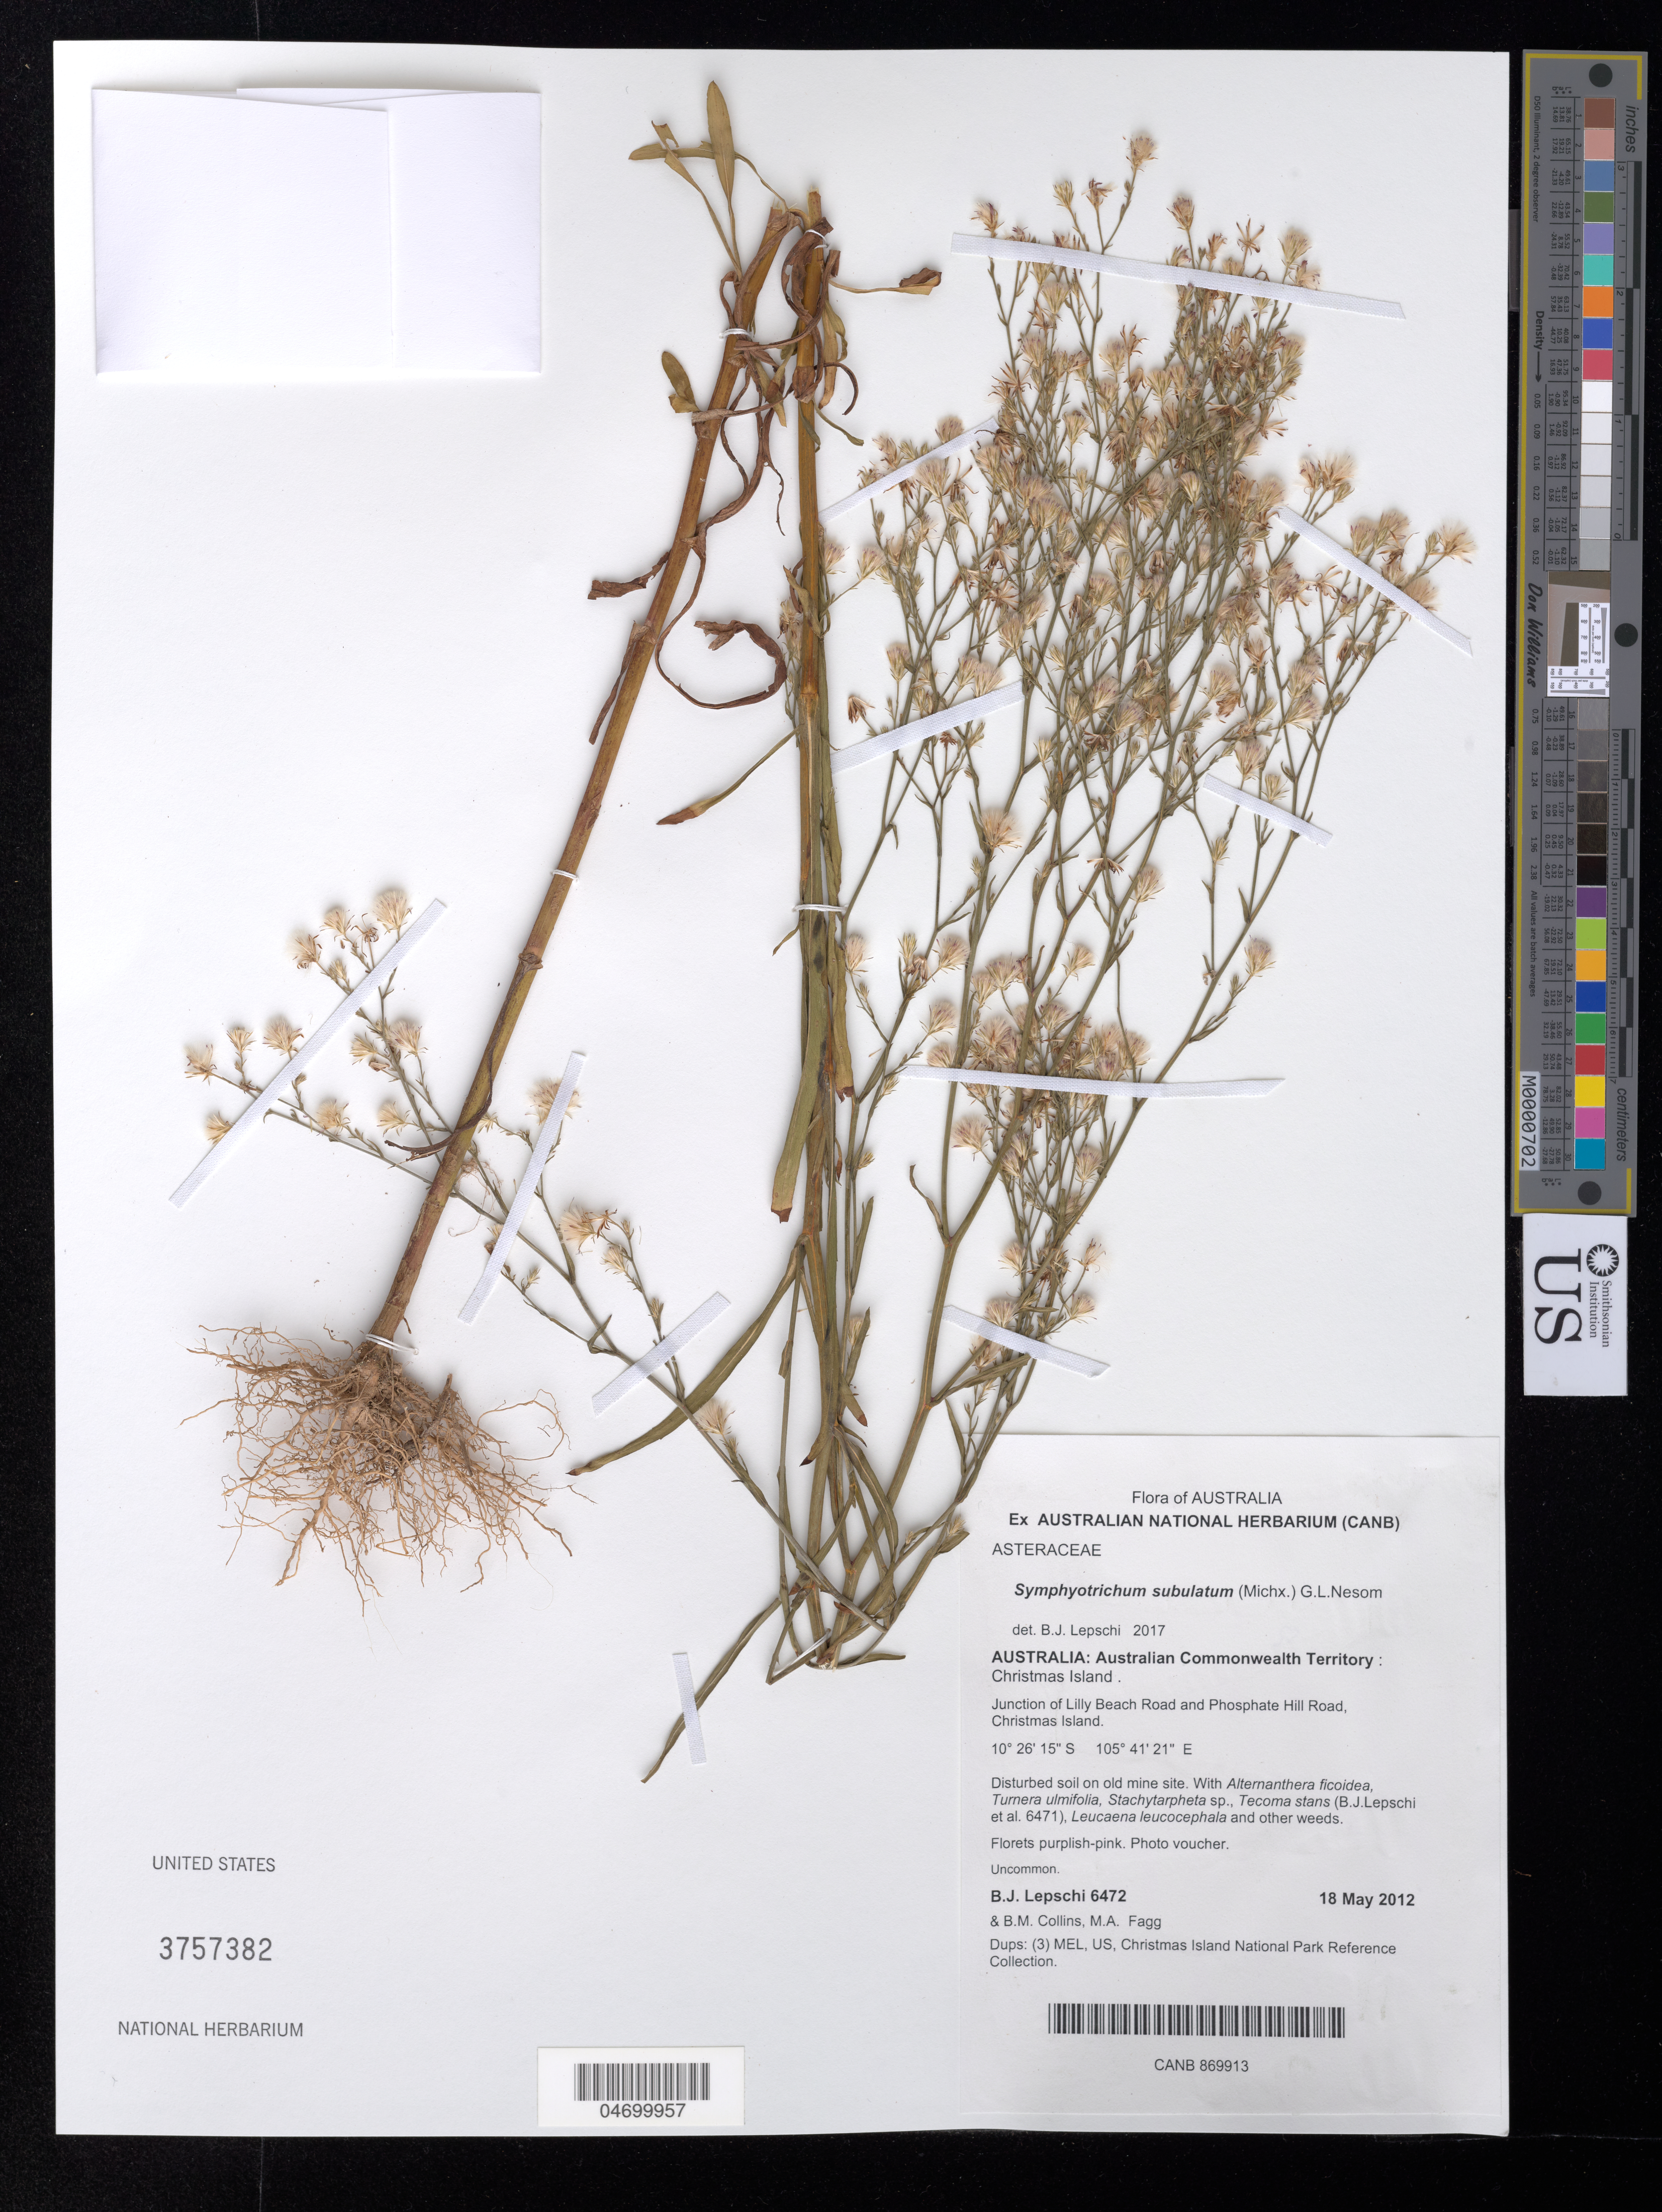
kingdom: Plantae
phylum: Tracheophyta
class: Magnoliopsida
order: Asterales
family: Asteraceae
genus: Symphyotrichum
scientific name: Symphyotrichum subulatum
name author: (Michx.) G.L. Nesom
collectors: B. Lepschi, B. Collins & M. Fagg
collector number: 6472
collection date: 2012-05-18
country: Australia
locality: Australian Commonwealth Territory: Christmas Island. Junction of Lilly Beach Road and Phospate Hill Road, Christmas Island.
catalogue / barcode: US 3757382